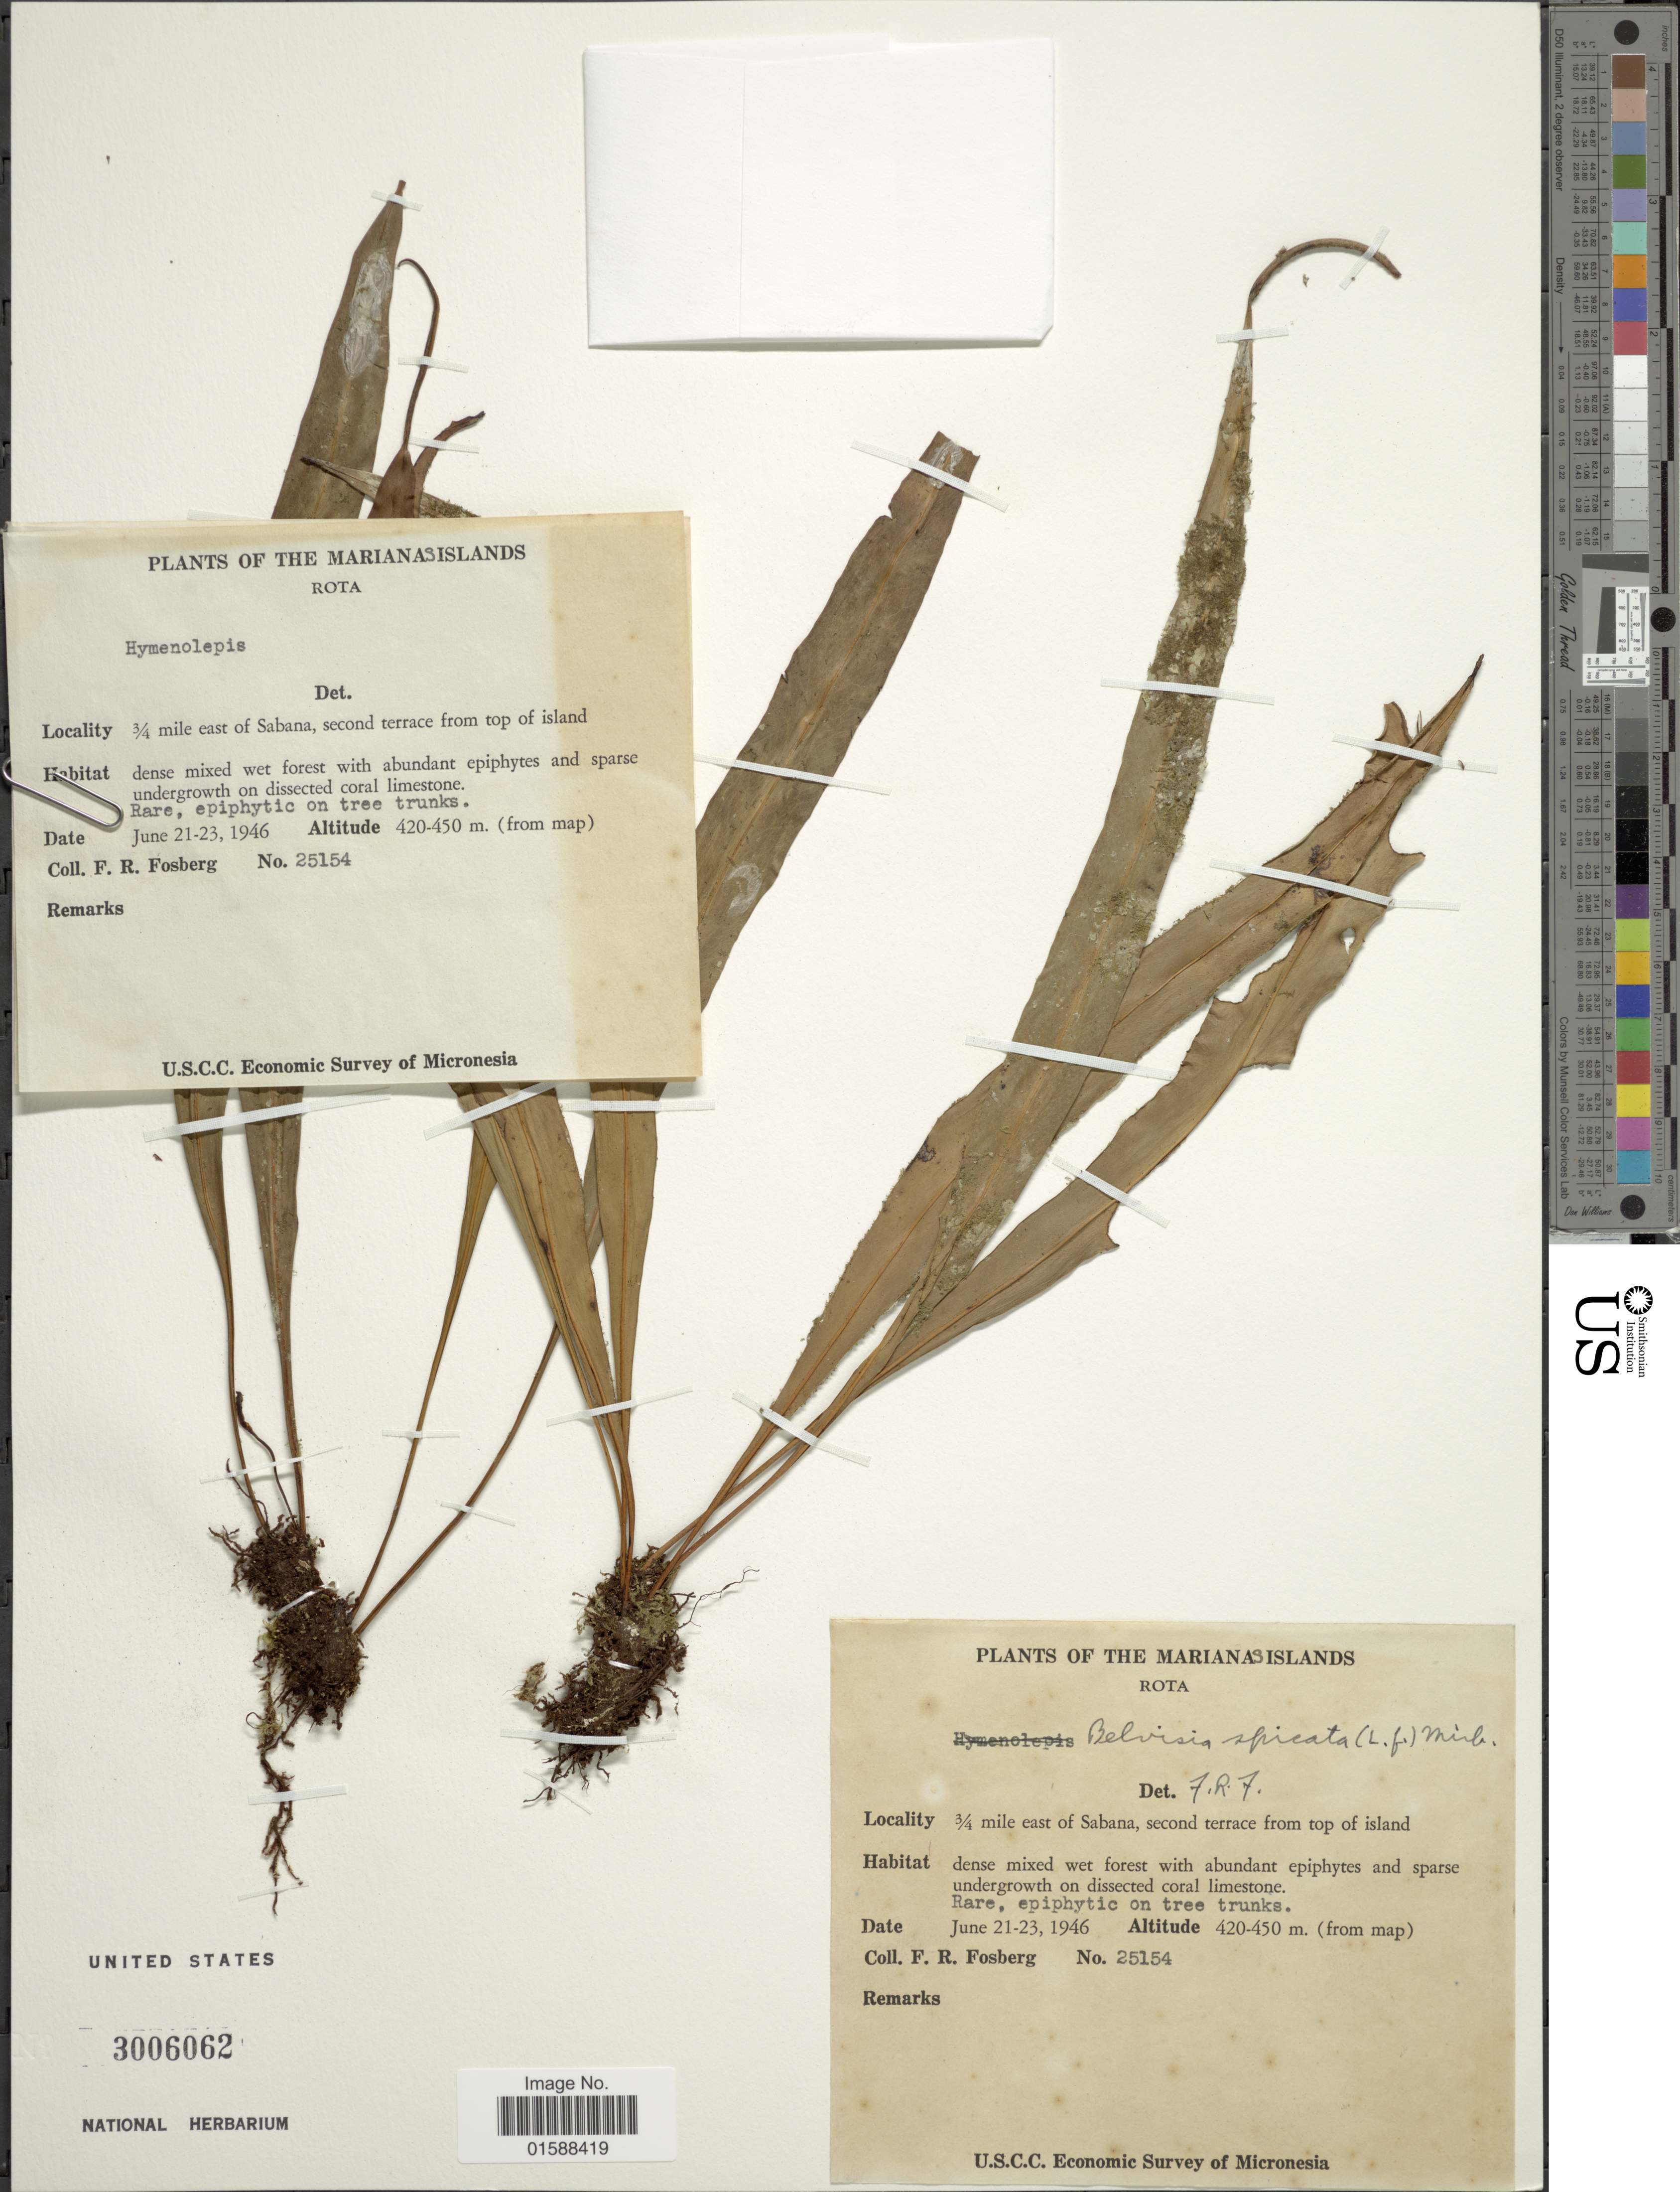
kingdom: Plantae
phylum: Tracheophyta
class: Polypodiopsida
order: Polypodiales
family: Polypodiaceae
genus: Lepisorus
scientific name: Lepisorus spicatus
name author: (L. f.) Li S. Wang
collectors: F. R. Fosberg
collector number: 25154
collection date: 1946-06-21/1946-06-23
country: Northern Mariana Islands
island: Rota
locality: Rota. ¾ mile east of Sabana, second terrace from top of island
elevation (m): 420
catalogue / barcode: US 3006062